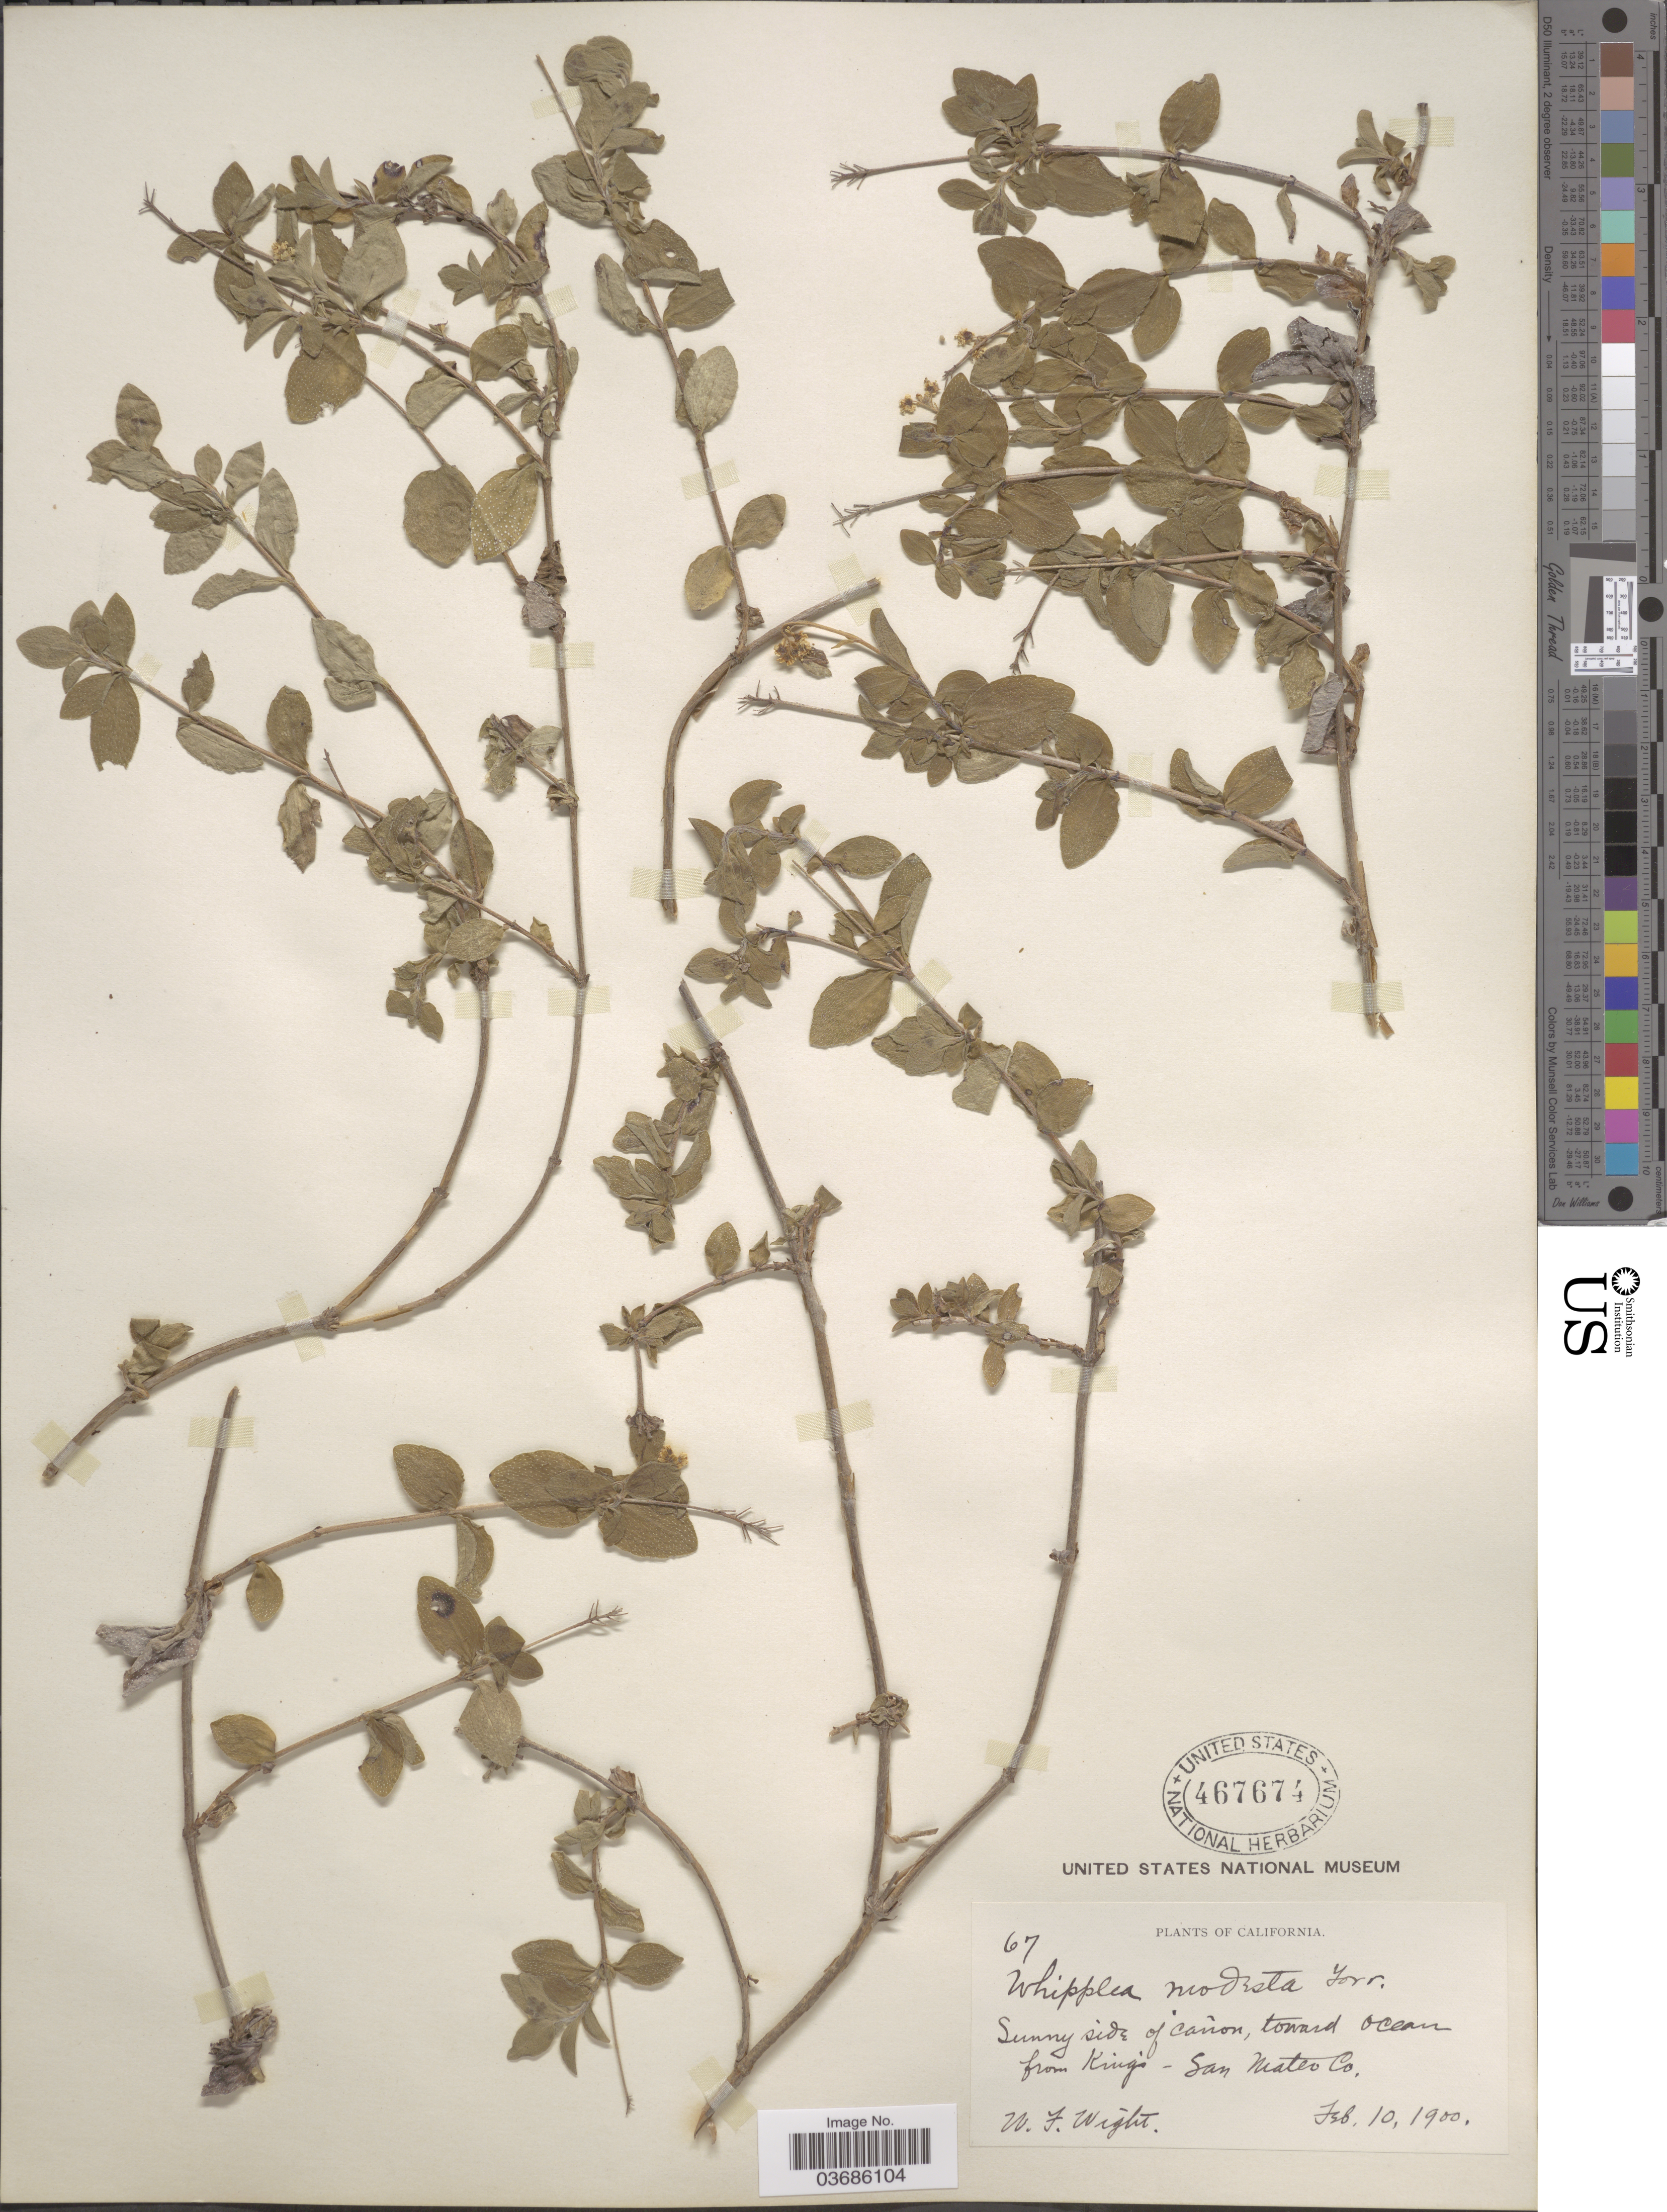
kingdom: Plantae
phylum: Tracheophyta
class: Magnoliopsida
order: Cornales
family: Hydrangeaceae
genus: Whipplea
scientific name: Whipplea modesta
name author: Torr.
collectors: W. Wight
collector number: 67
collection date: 1900-02-10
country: United States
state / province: California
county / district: San Mateo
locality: Sunny side of cañon, toward ocean from King's - San Mateo Co.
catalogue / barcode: US 467674